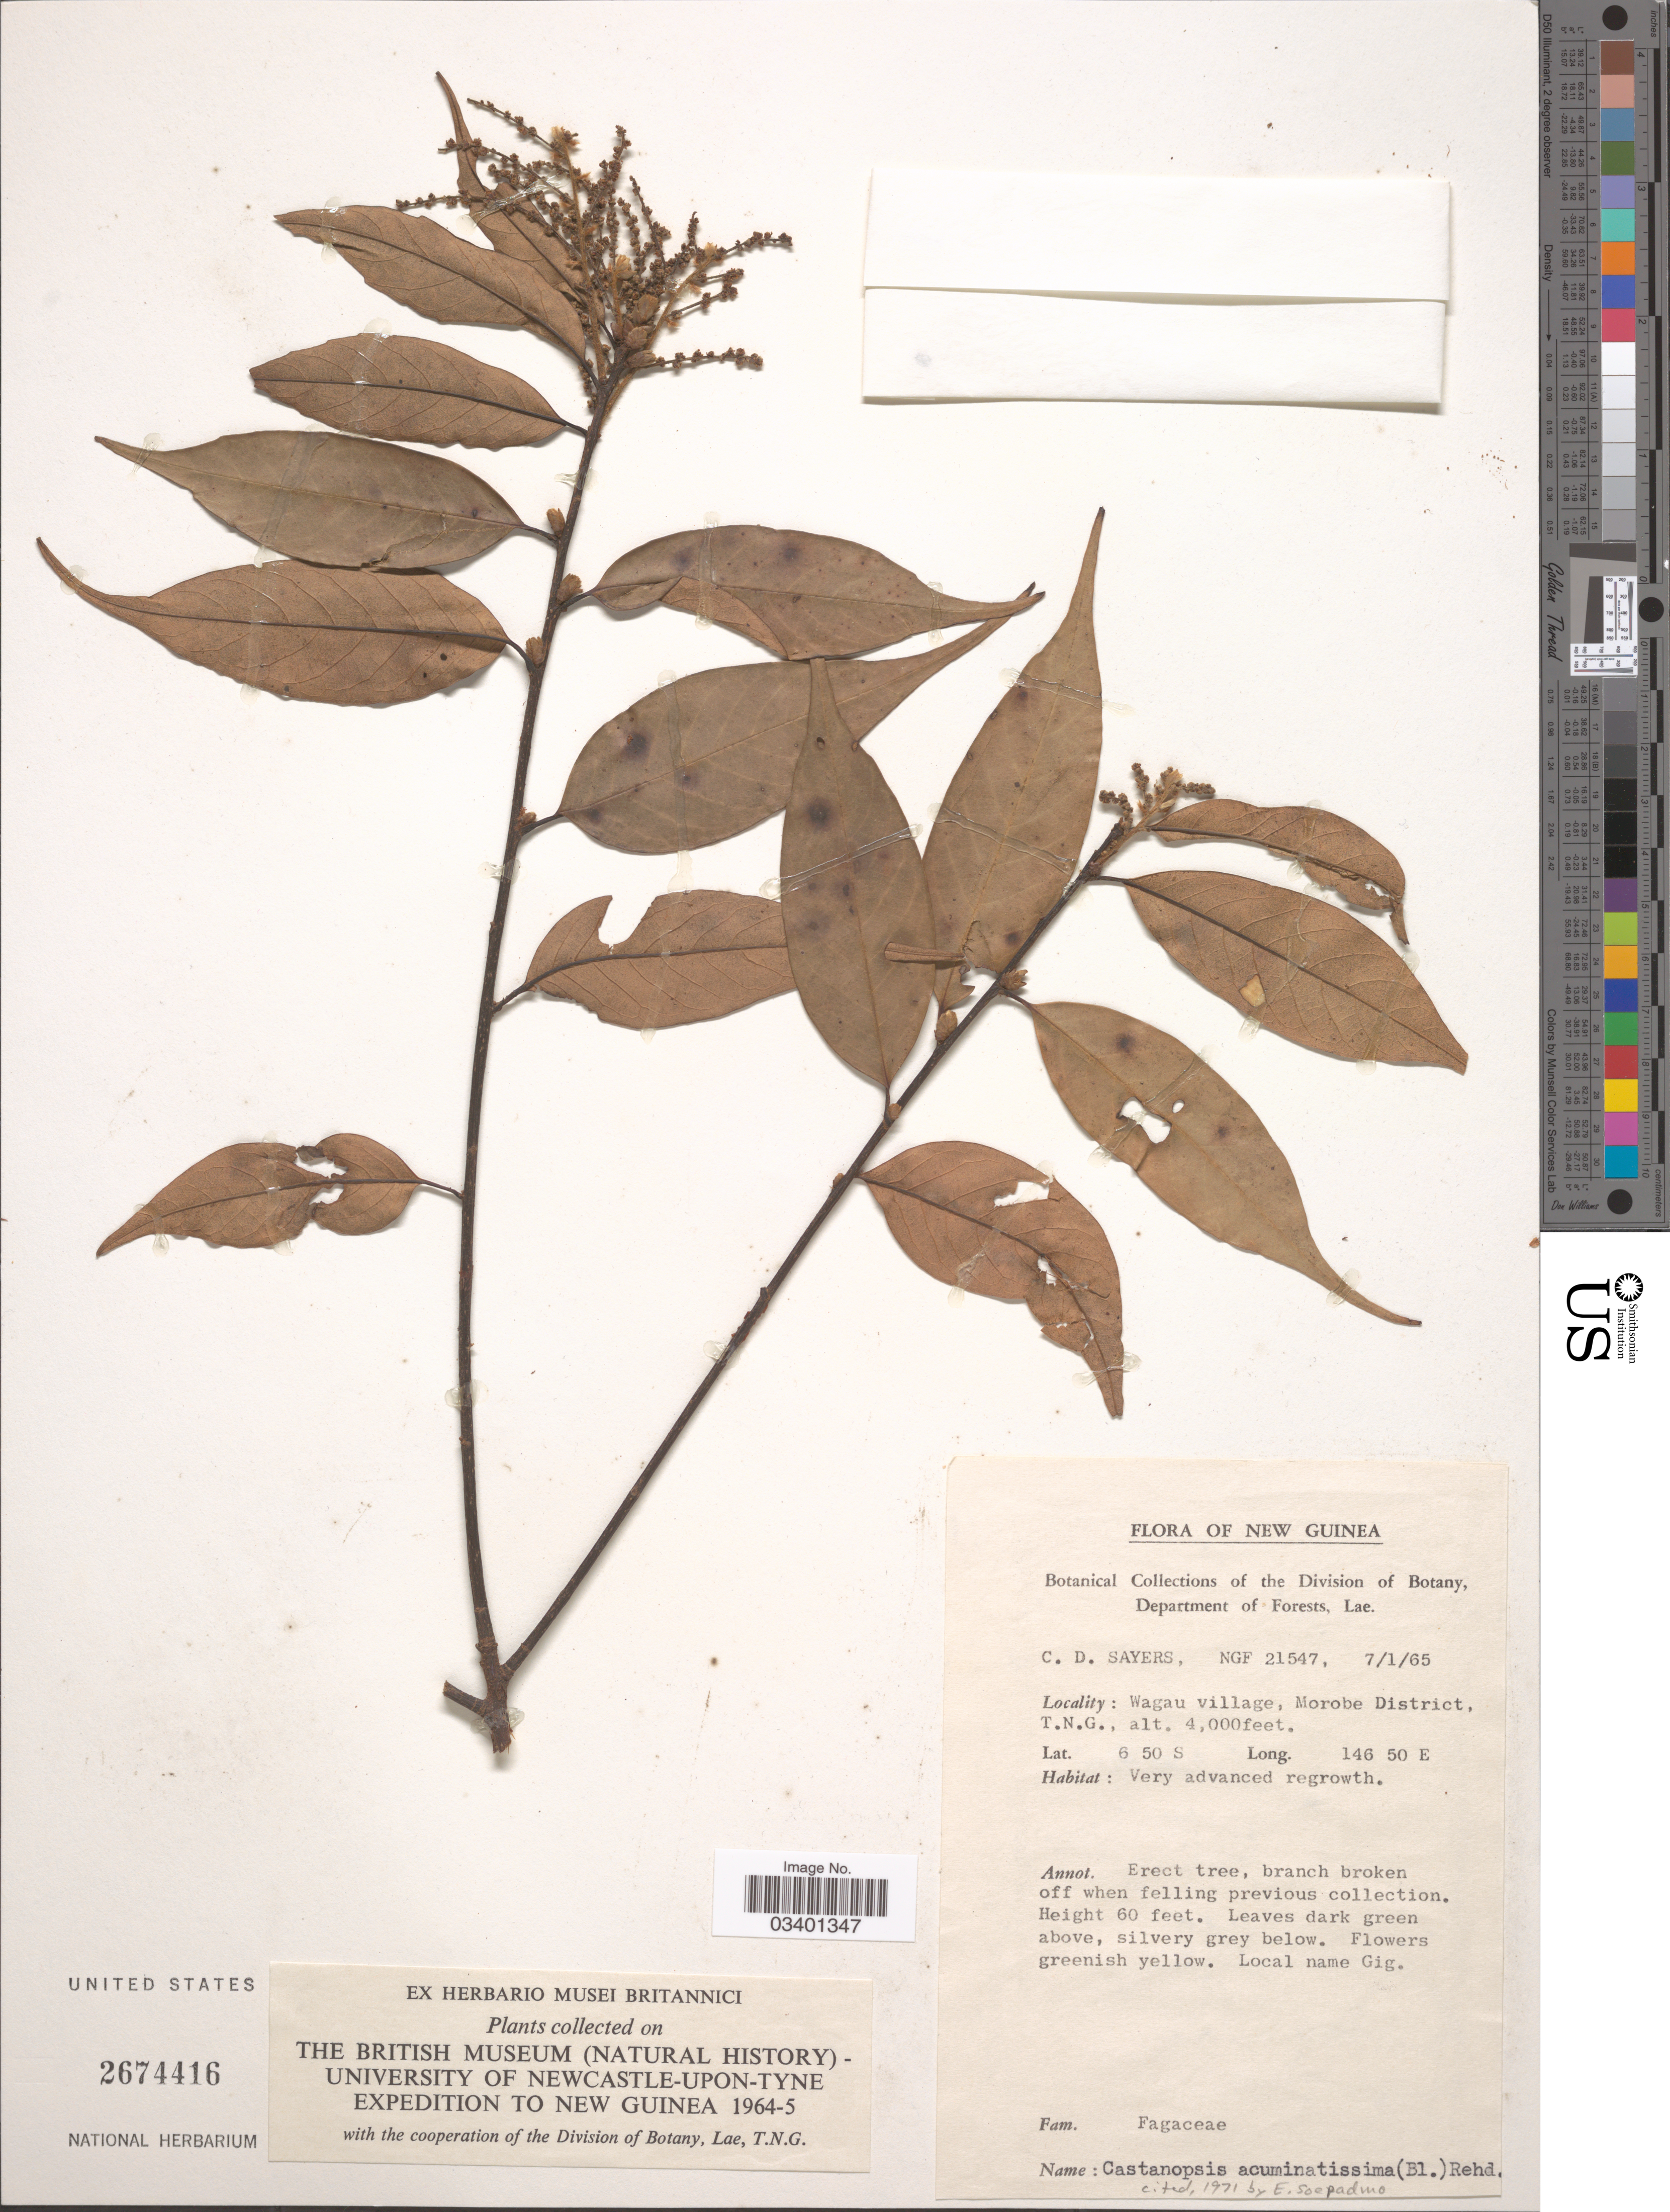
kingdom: Plantae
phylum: Tracheophyta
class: Magnoliopsida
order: Fagales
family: Fagaceae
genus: Castanopsis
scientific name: Castanopsis acuminatissima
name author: (Blume) A. DC.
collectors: C. Sayers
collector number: NGF21547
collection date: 1965-01-07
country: Papua New Guinea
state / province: Morobe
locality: New Guinea. Wagau village, Morobe District, T.N.G.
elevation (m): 1219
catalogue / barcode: US 2674416